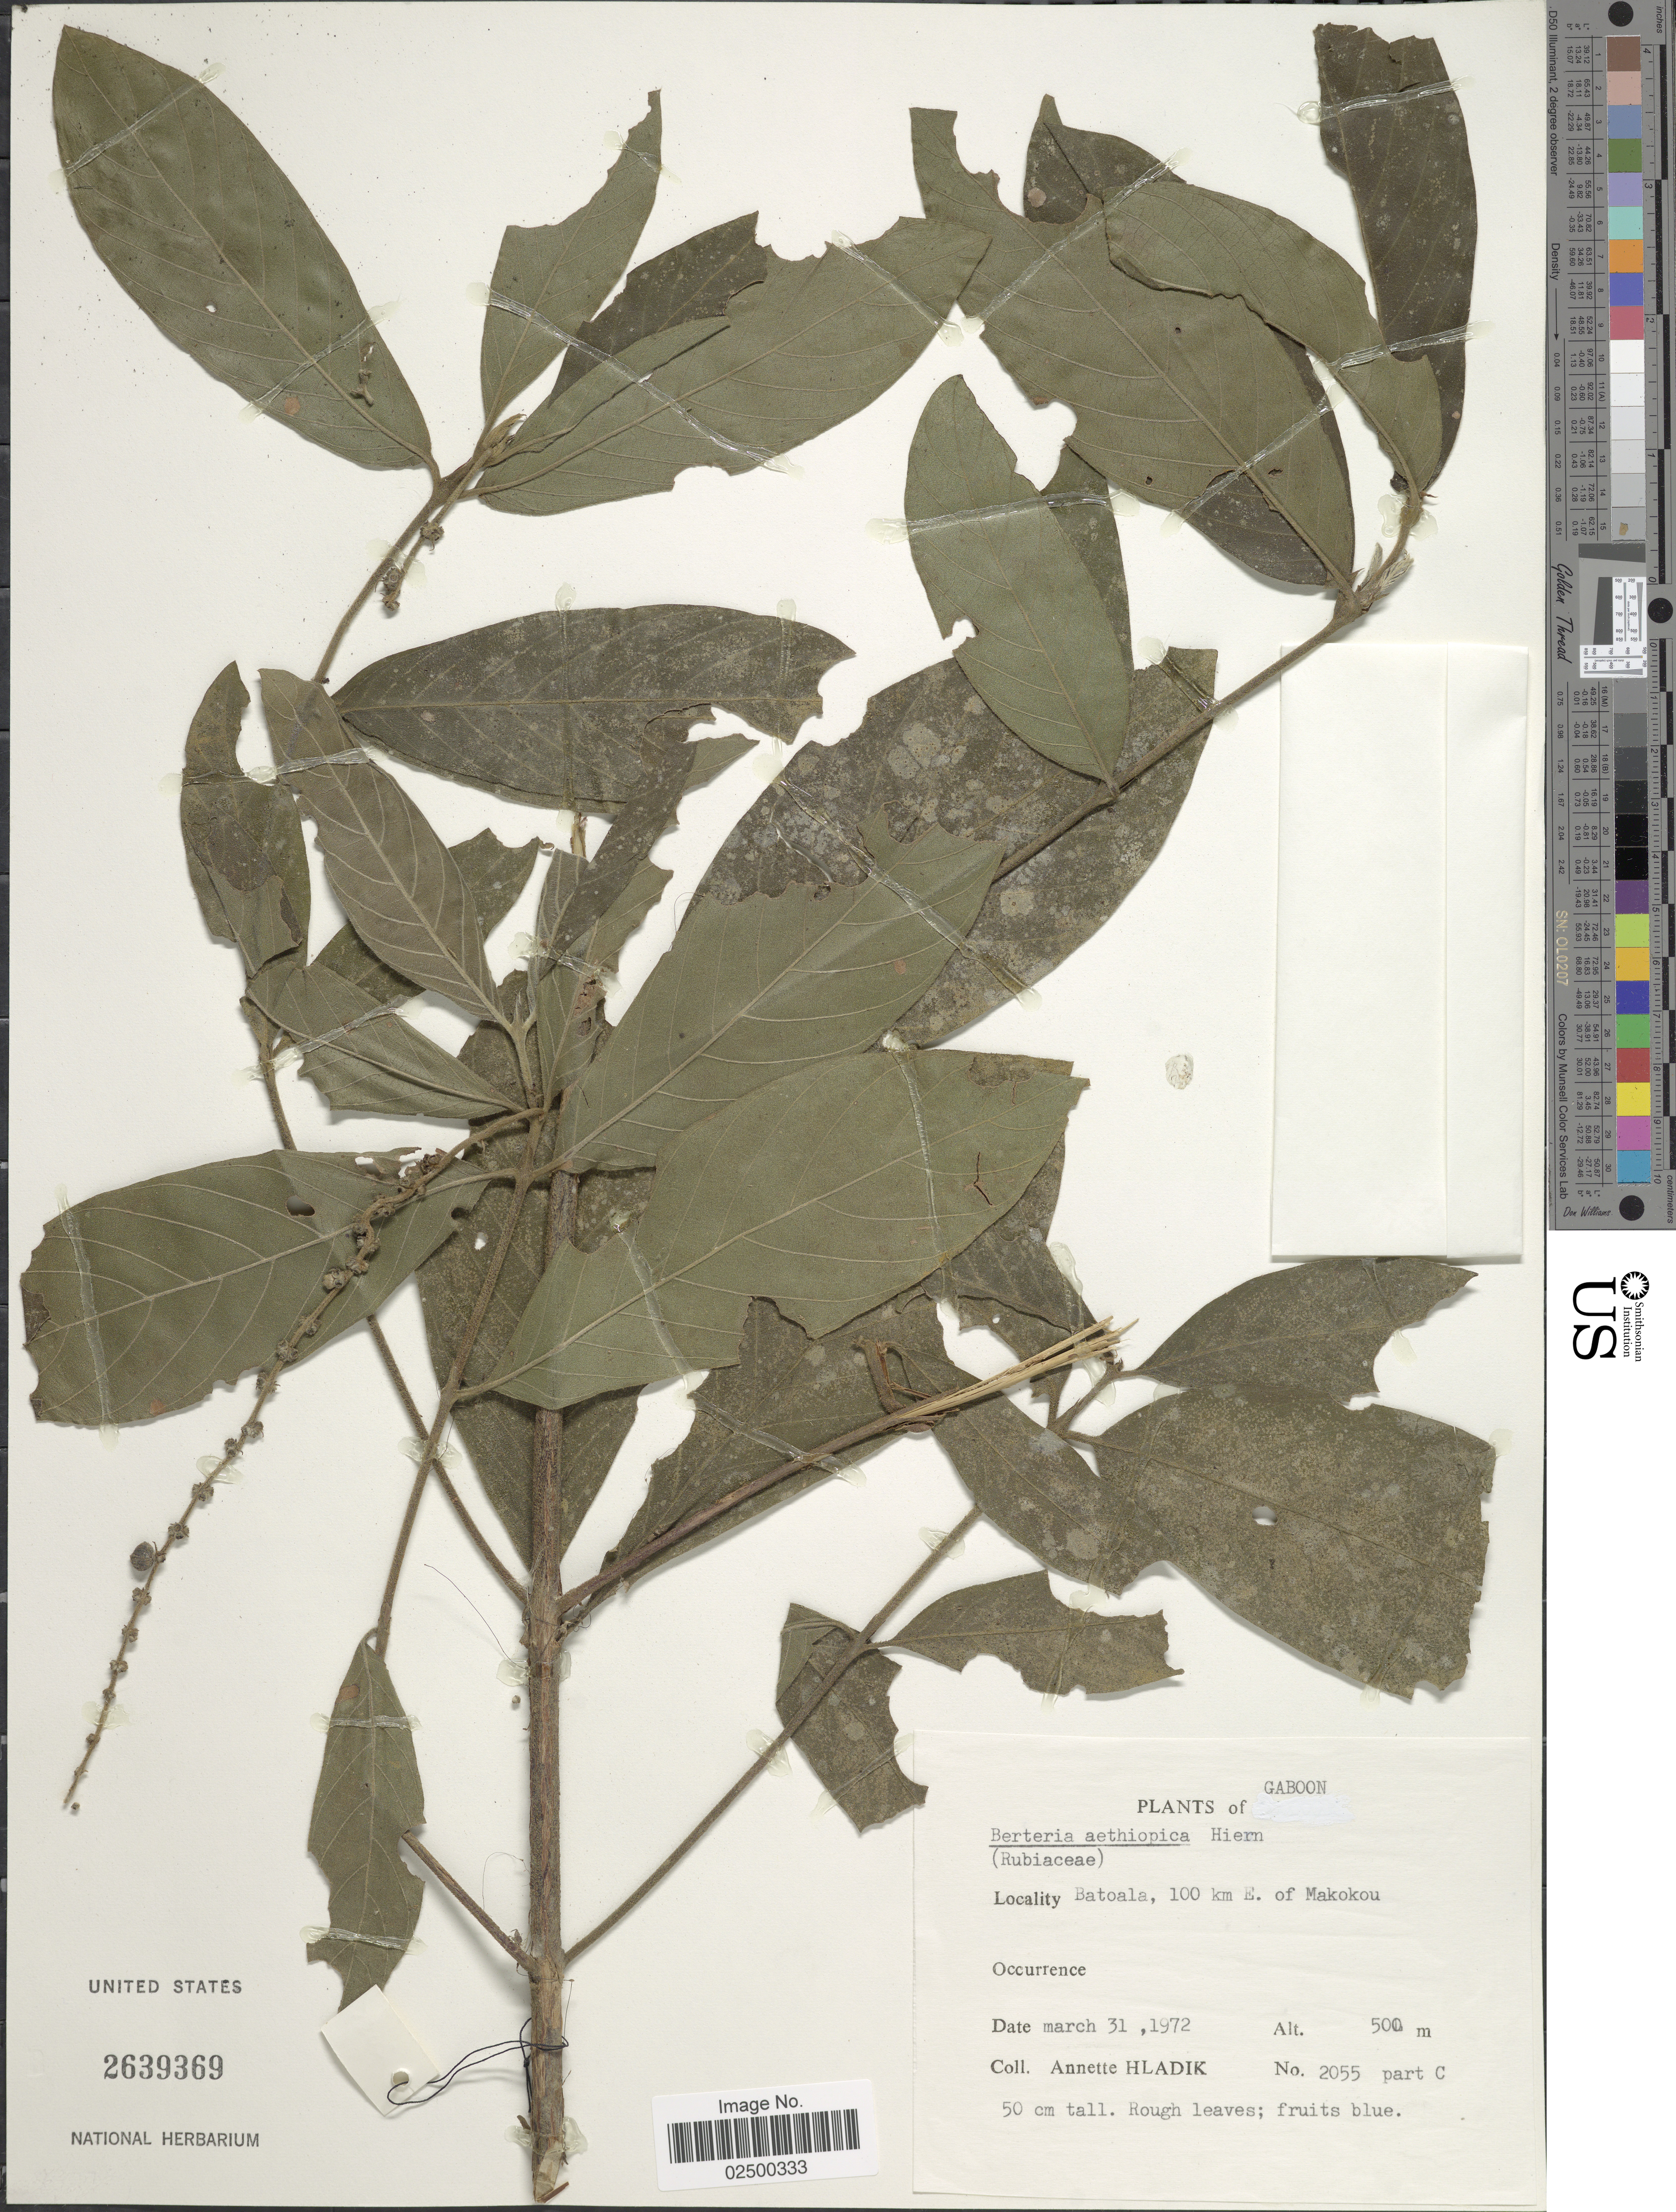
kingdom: Plantae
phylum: Tracheophyta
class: Magnoliopsida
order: Gentianales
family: Rubiaceae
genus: Bertiera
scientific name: Bertiera aethiopica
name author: Hiern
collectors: A. Hladik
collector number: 2055 part C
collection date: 1972-03-31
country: Gabon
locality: Gaboon, Batoala, 100 km E. of Makokou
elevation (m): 500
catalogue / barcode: US 2639369